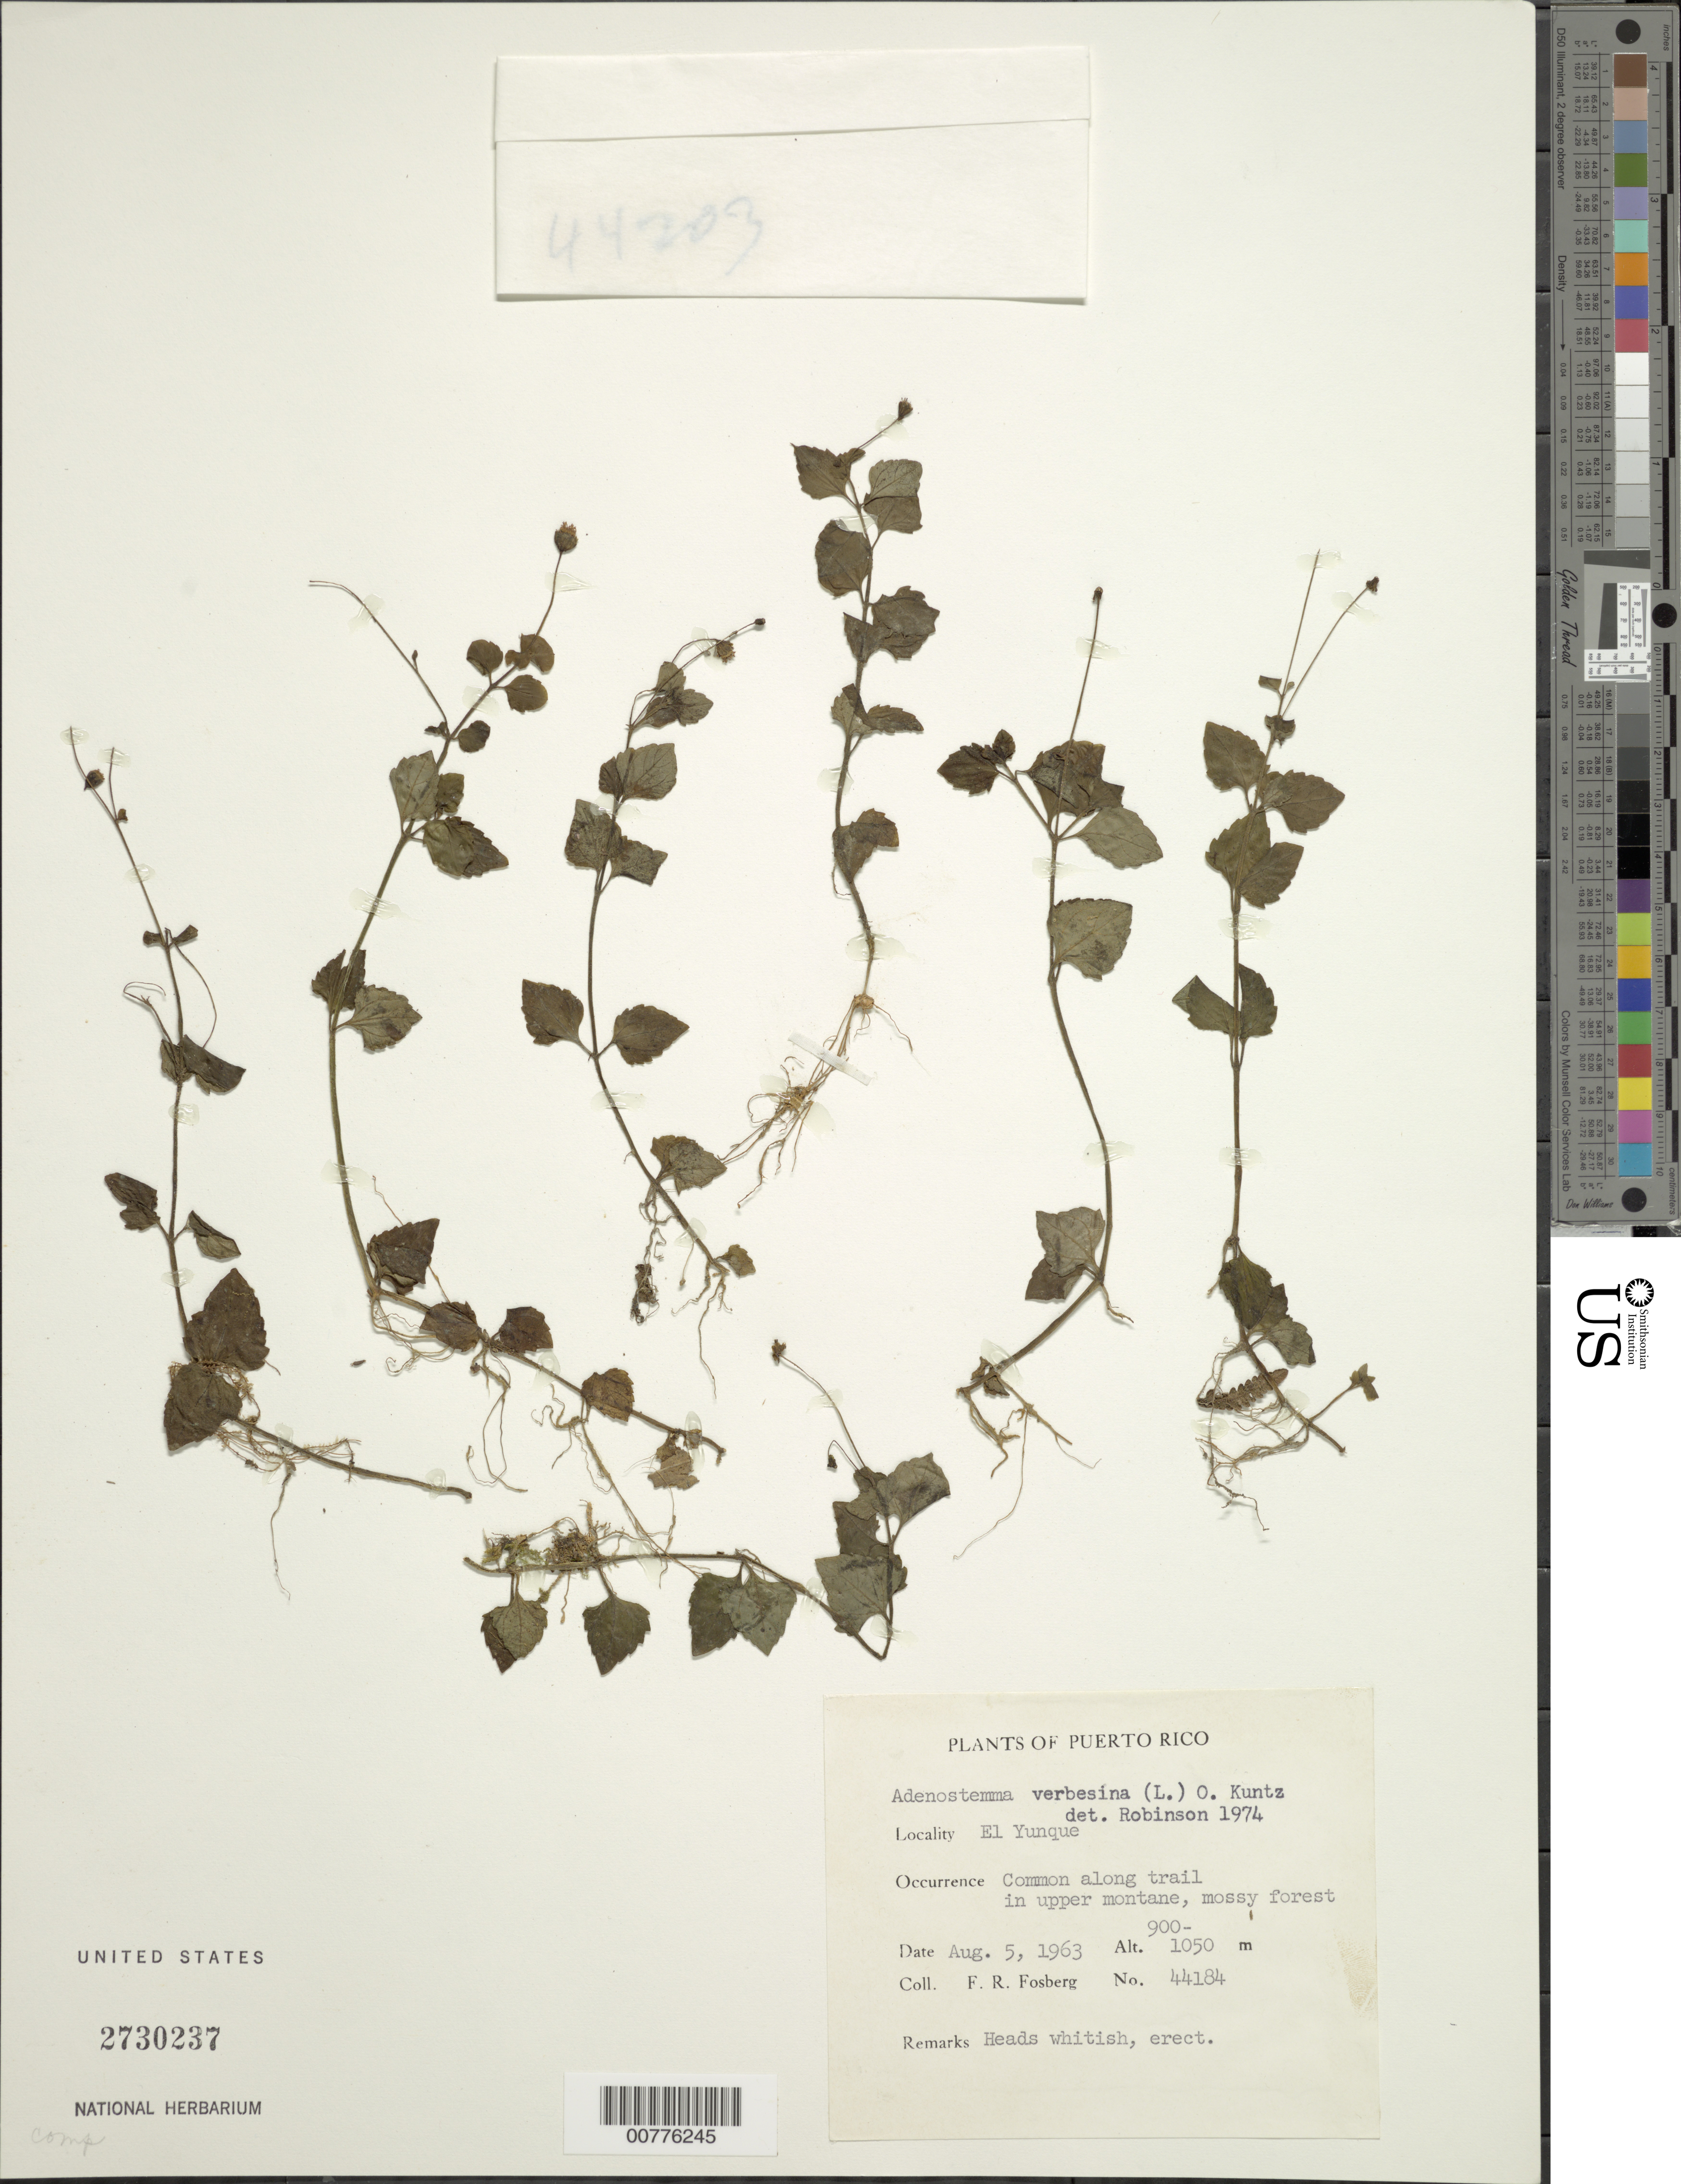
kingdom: Plantae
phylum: Tracheophyta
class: Magnoliopsida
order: Asterales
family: Asteraceae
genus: Adenostemma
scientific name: Adenostemma verbesina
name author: (L.) Sch. Bip.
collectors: F. R. Fosberg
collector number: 44184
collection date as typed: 05 Aug 1963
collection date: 1963-08-05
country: Puerto Rico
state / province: Río Grande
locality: El Yunque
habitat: Common along trail in upper montane, mossy forest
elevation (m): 900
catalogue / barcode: US 2730237